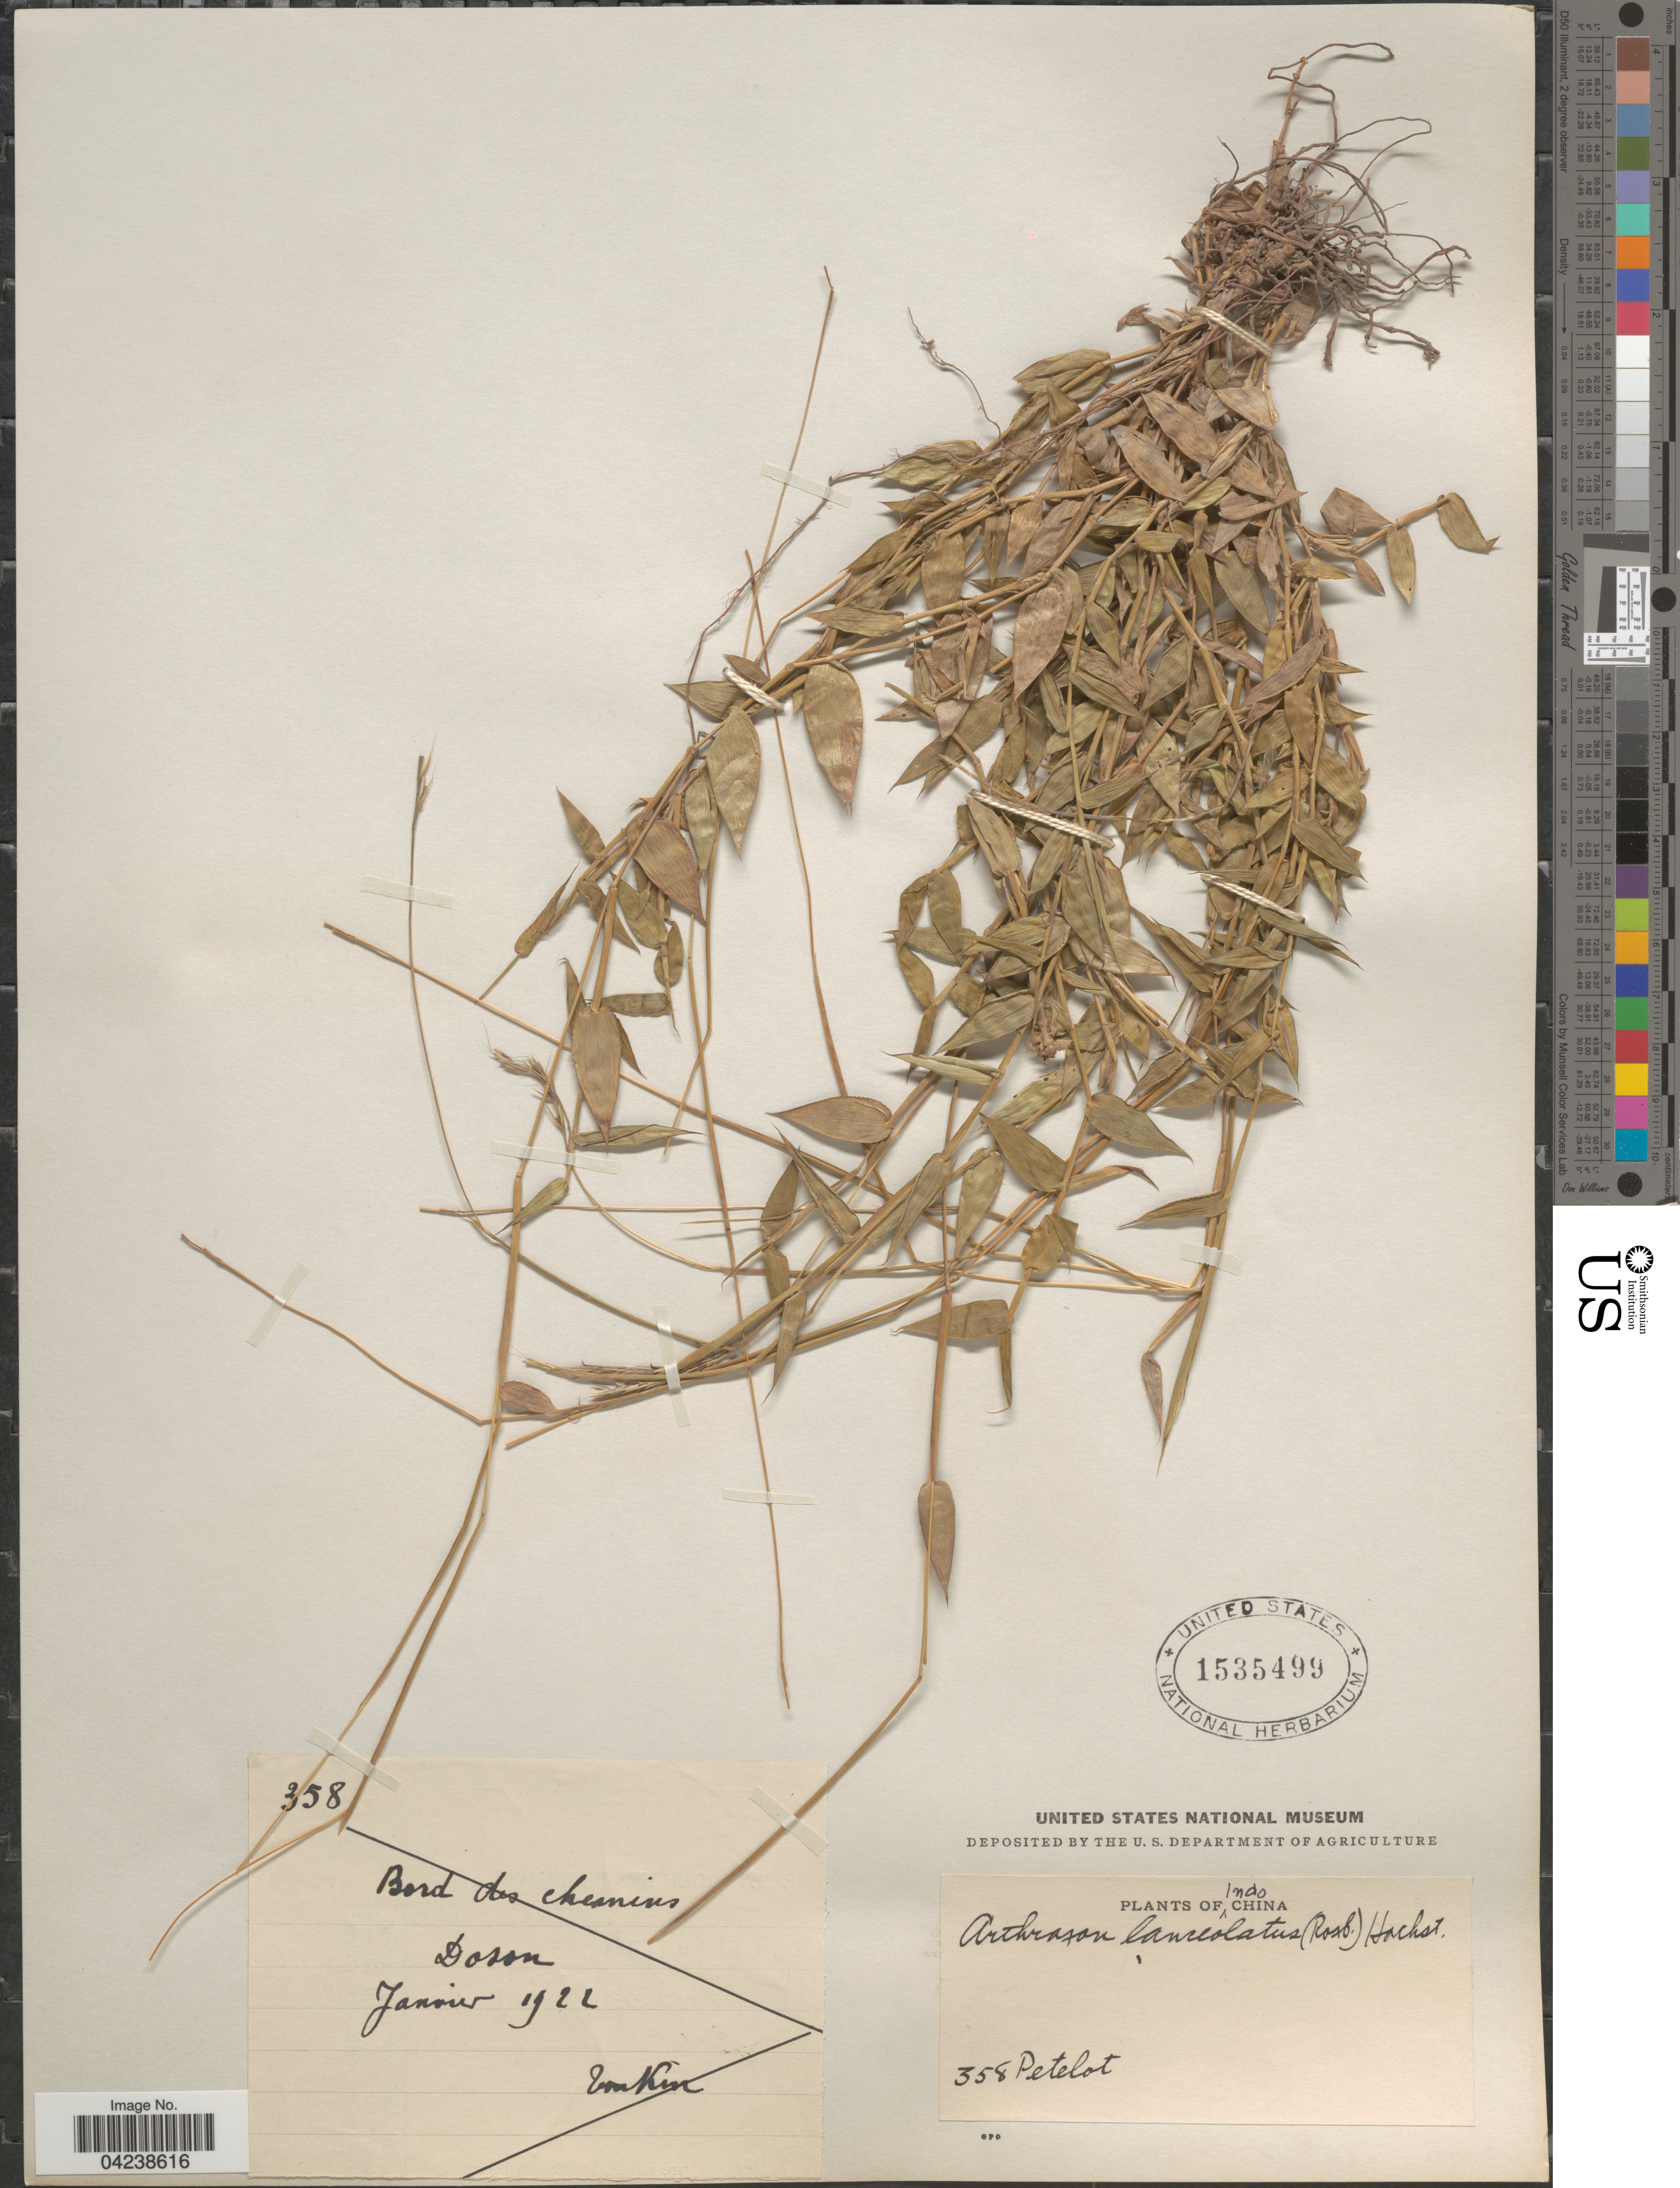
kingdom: Plantae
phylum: Tracheophyta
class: Liliopsida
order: Poales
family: Poaceae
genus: Arthraxon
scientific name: Arthraxon lanceolatus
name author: (Roxb.) Hochst.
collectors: Pételot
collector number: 358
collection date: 1922-01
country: Vietnam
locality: Indochina. Bord des chemins. Doson. Tonkin.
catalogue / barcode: US 1535499